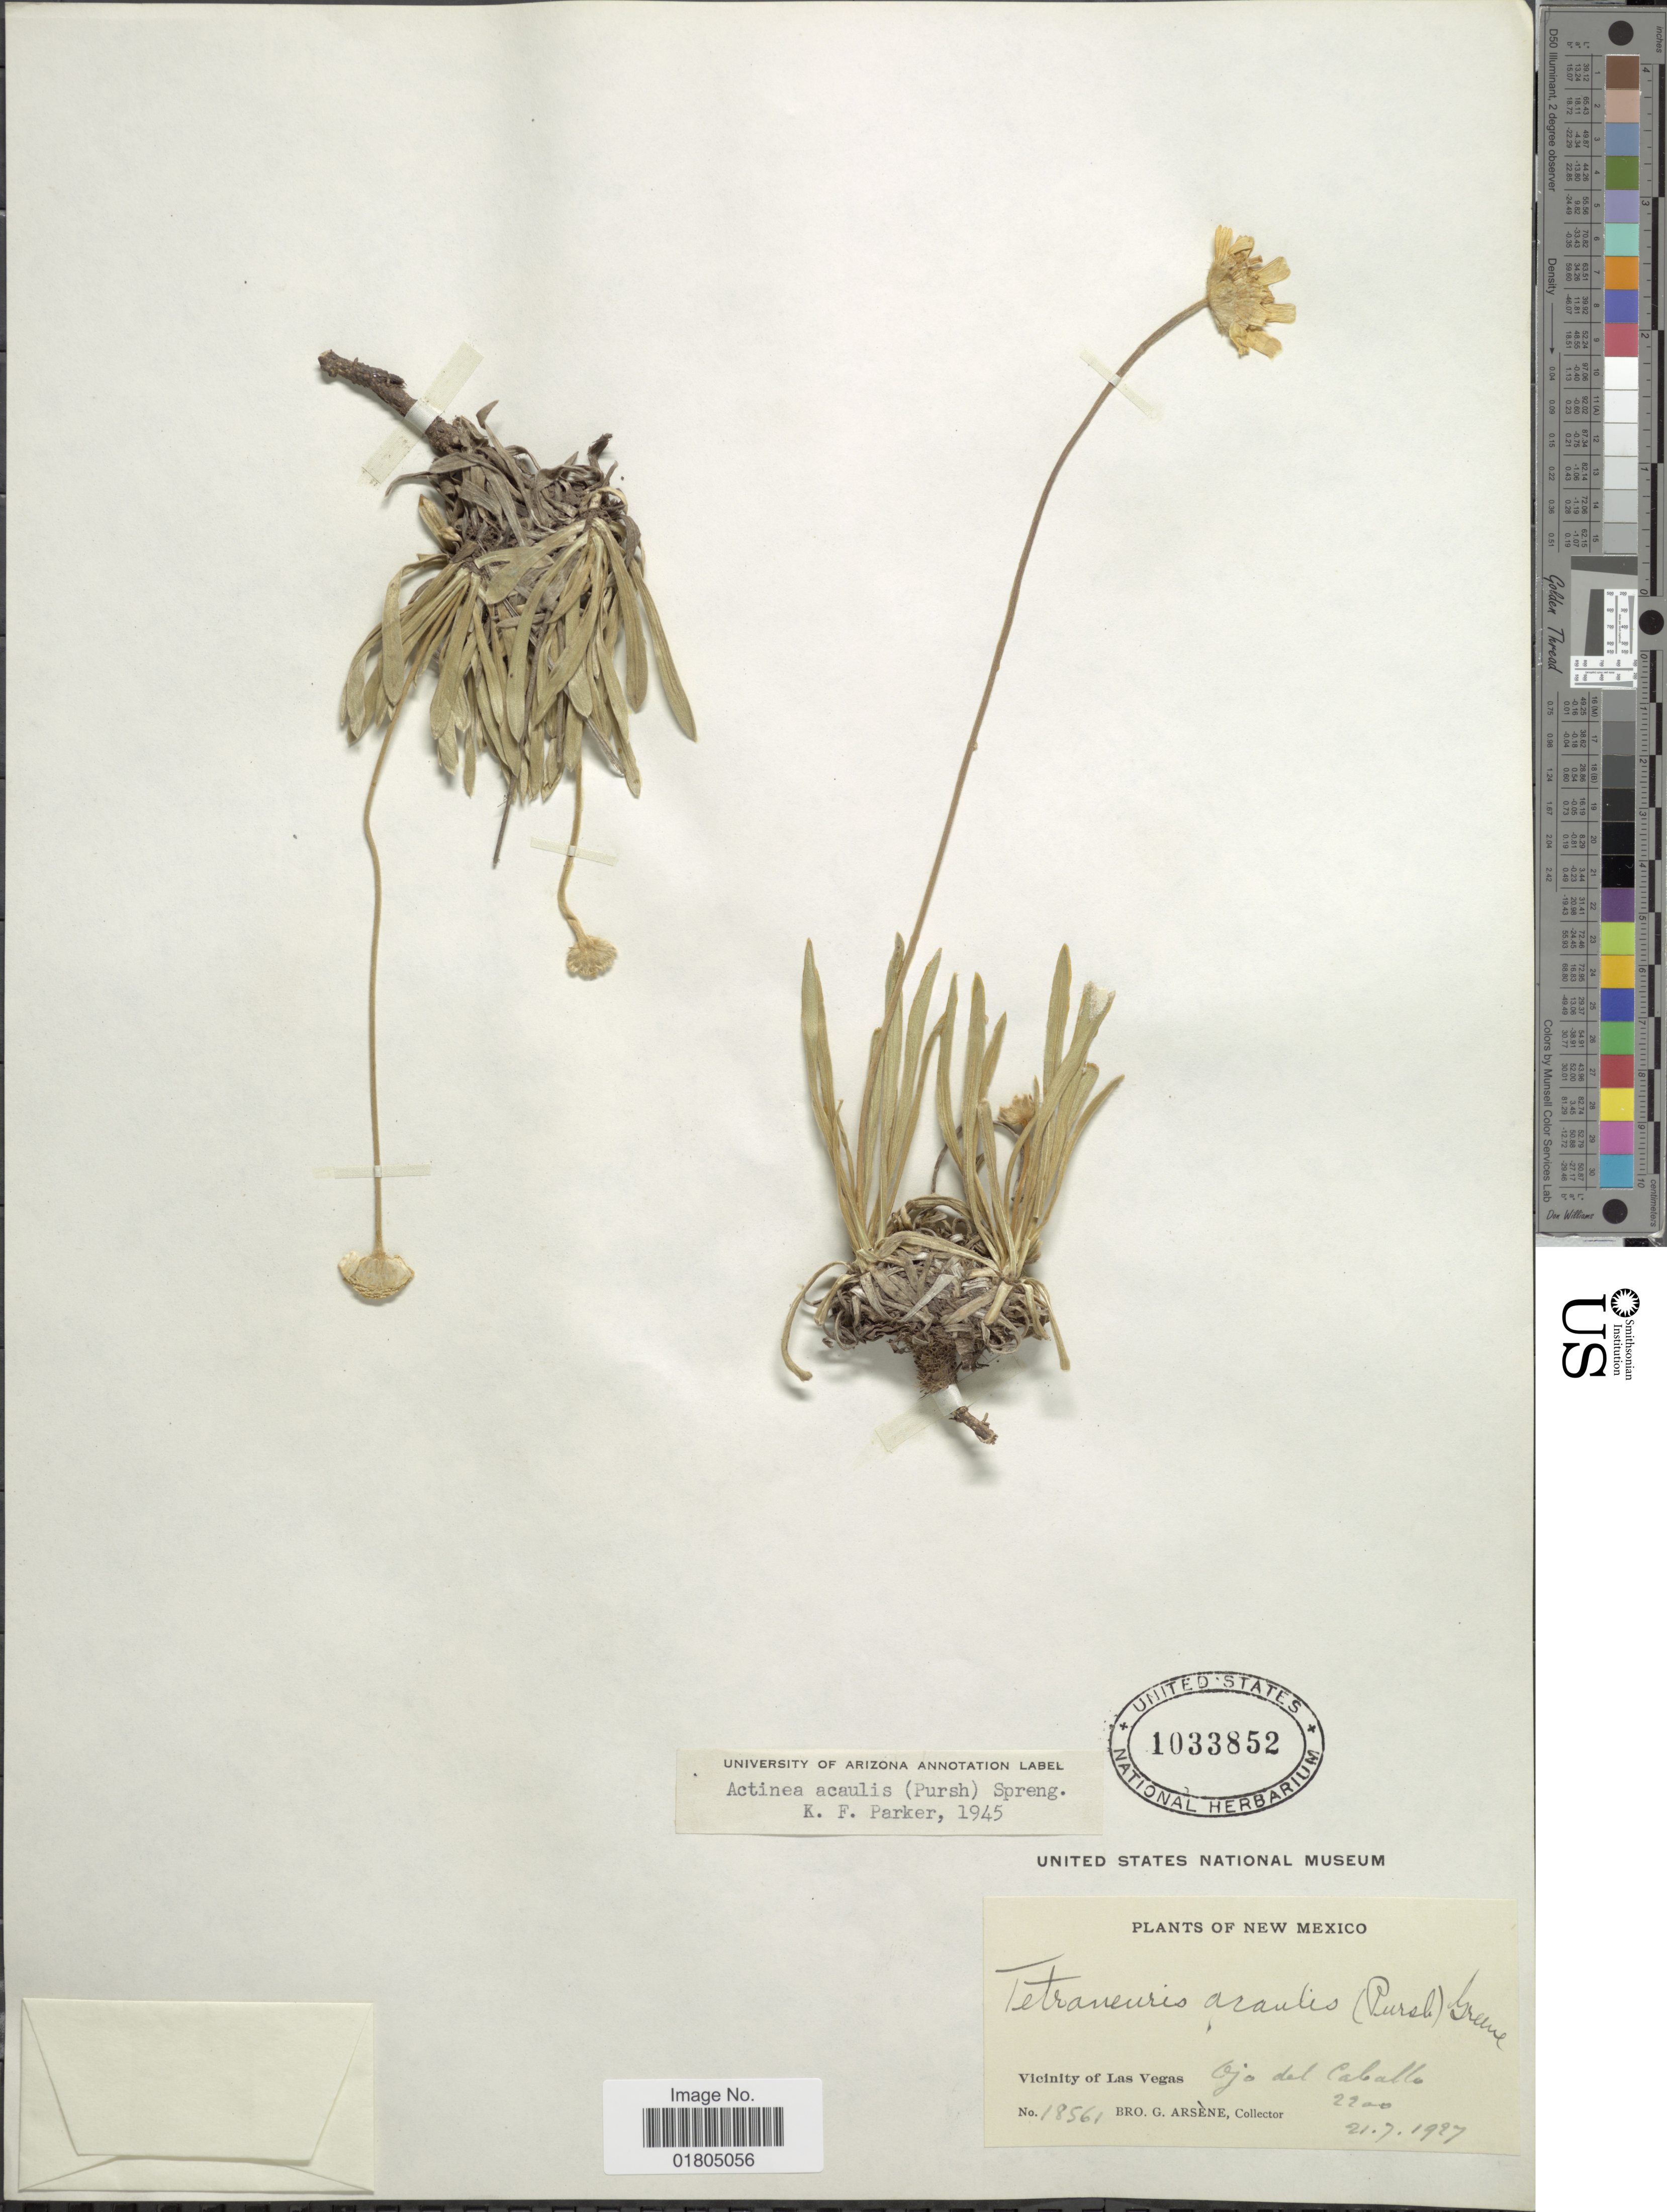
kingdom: Plantae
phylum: Tracheophyta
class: Magnoliopsida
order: Asterales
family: Asteraceae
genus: Actinea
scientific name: Actinea acaulis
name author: (Pursh) Spreng.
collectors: Bro. G. Arsène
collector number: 18561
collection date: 1937-07-21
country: United States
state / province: New Mexico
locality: Vicinity of Las Vegas, Ojo del Caballo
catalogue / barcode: US 1033852